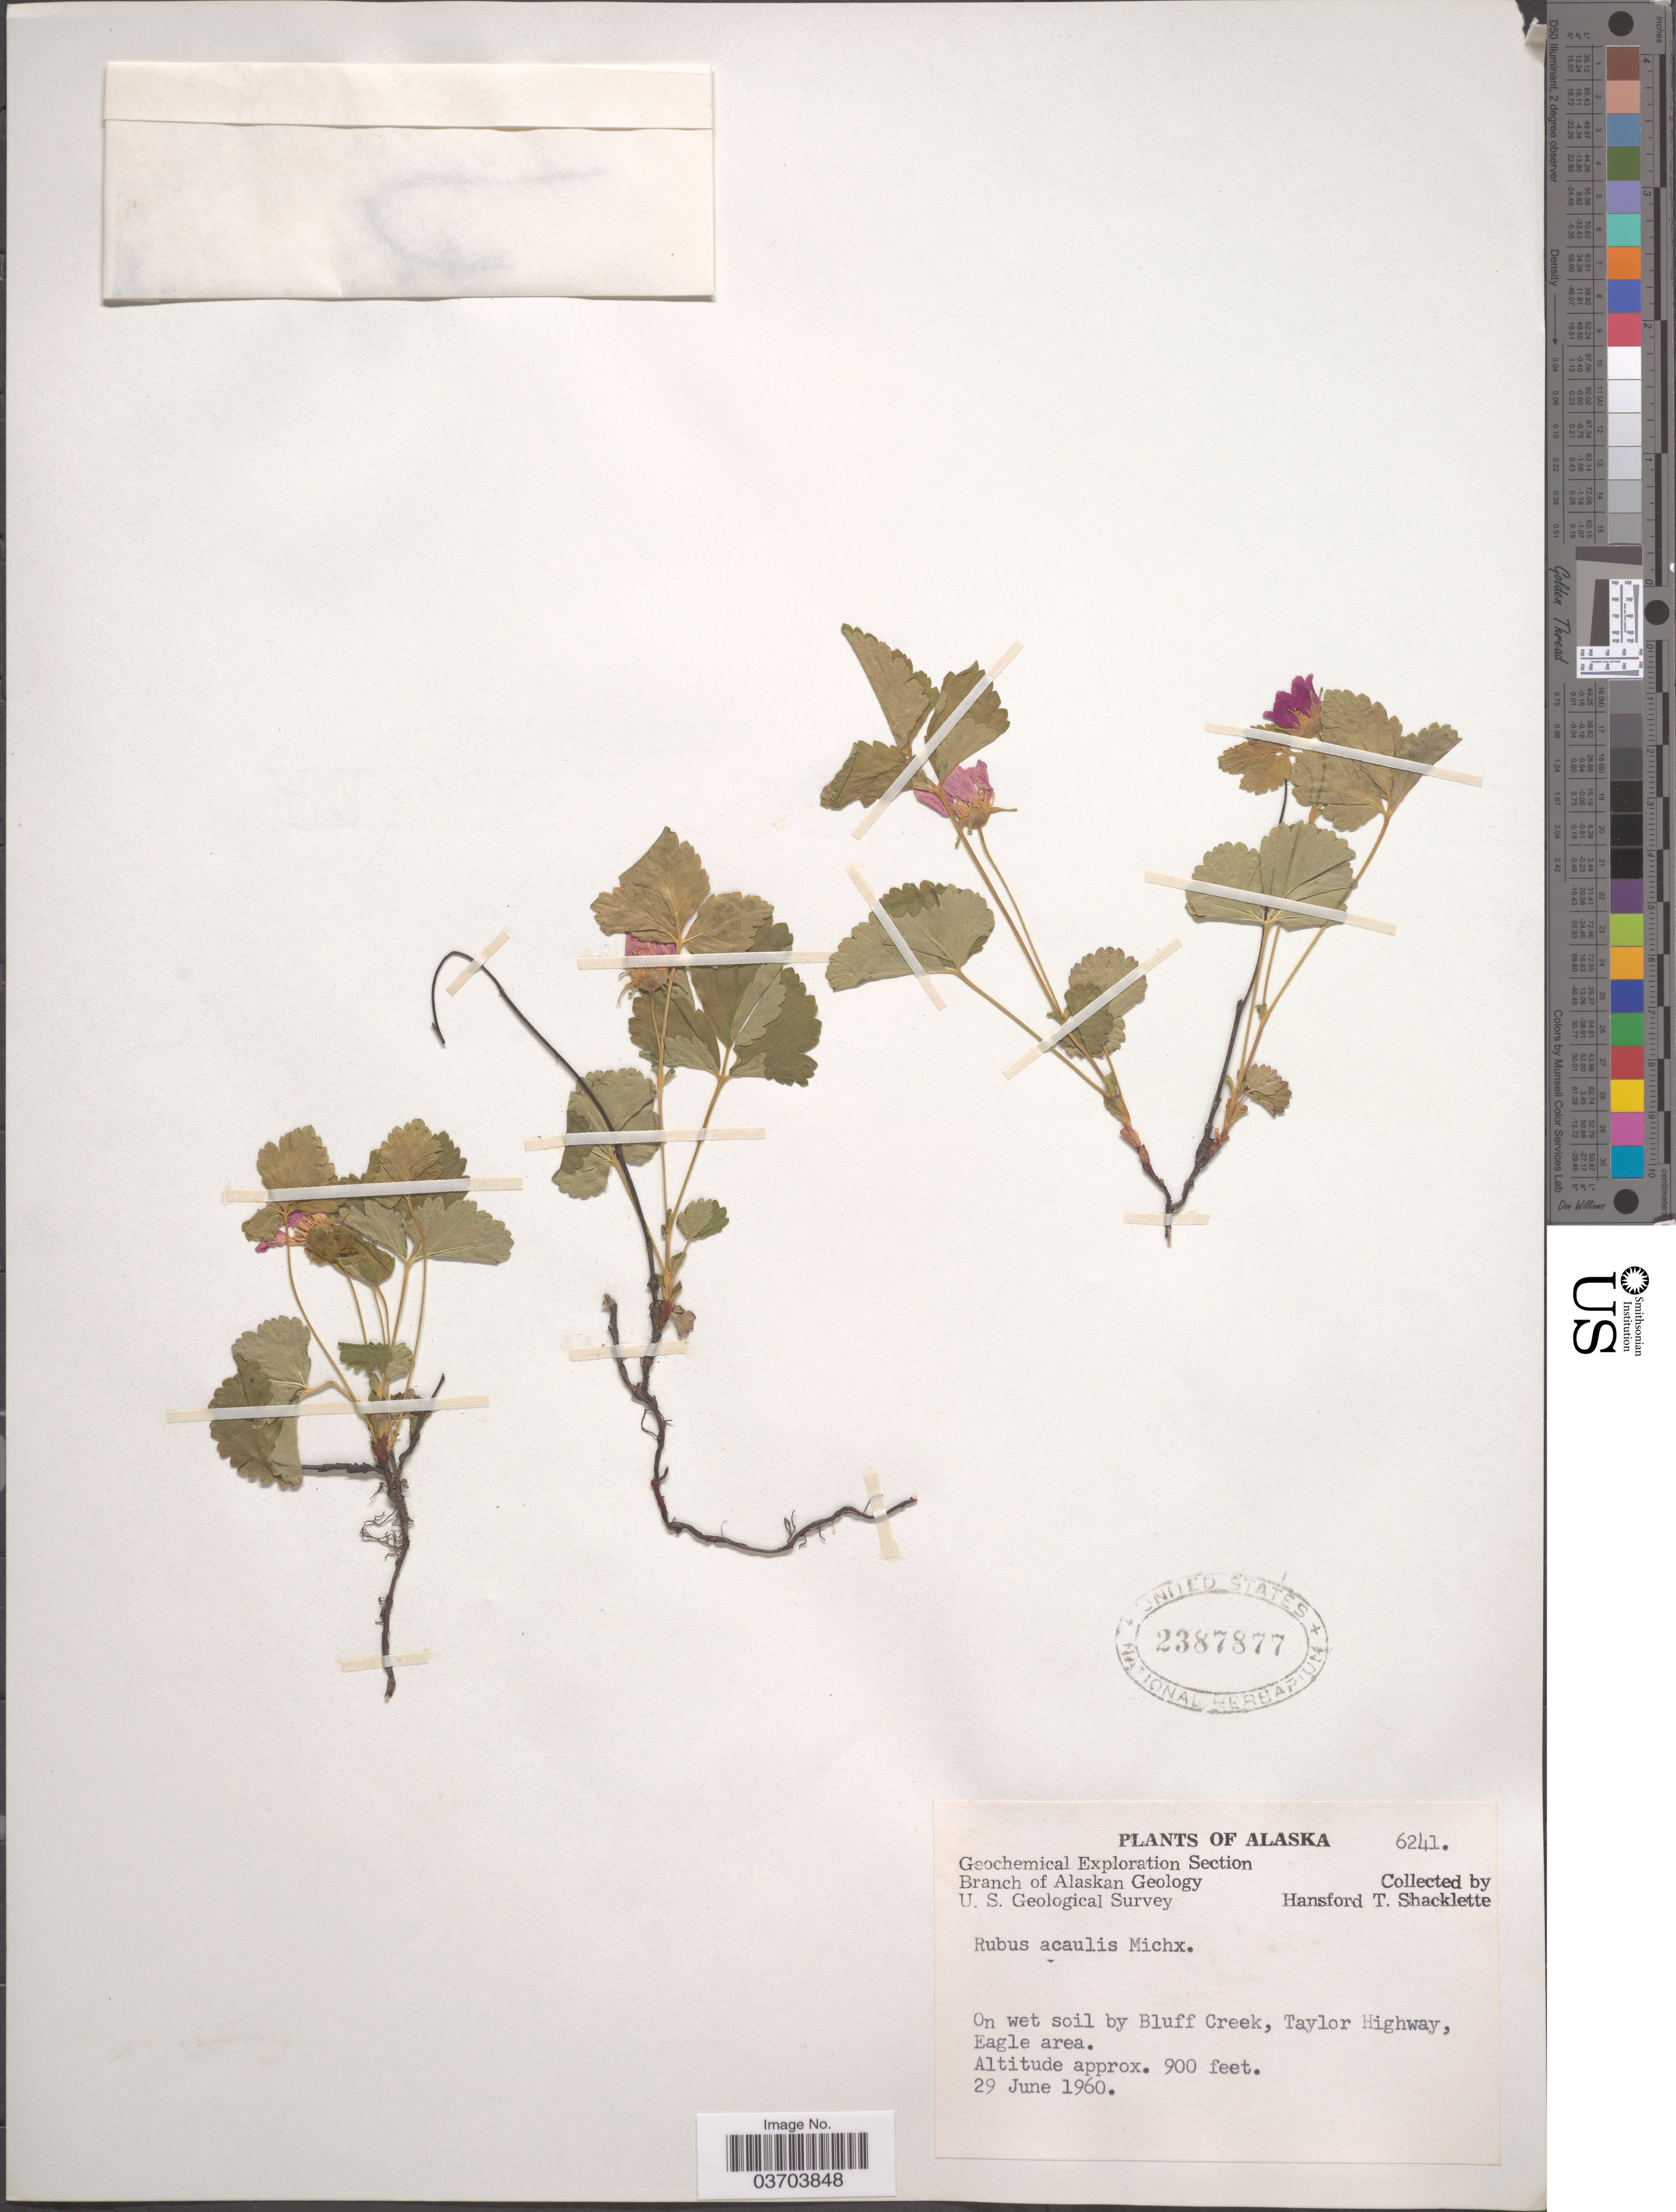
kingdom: Plantae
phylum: Tracheophyta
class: Magnoliopsida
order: Rosales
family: Rosaceae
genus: Rubus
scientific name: Rubus acaulis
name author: Michx.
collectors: H. Shacklette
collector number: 6241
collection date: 1960-06-29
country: United States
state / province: Alaska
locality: By Bluff Creek, Taylor Highway, Eagle area.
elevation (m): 274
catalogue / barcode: US 2387877